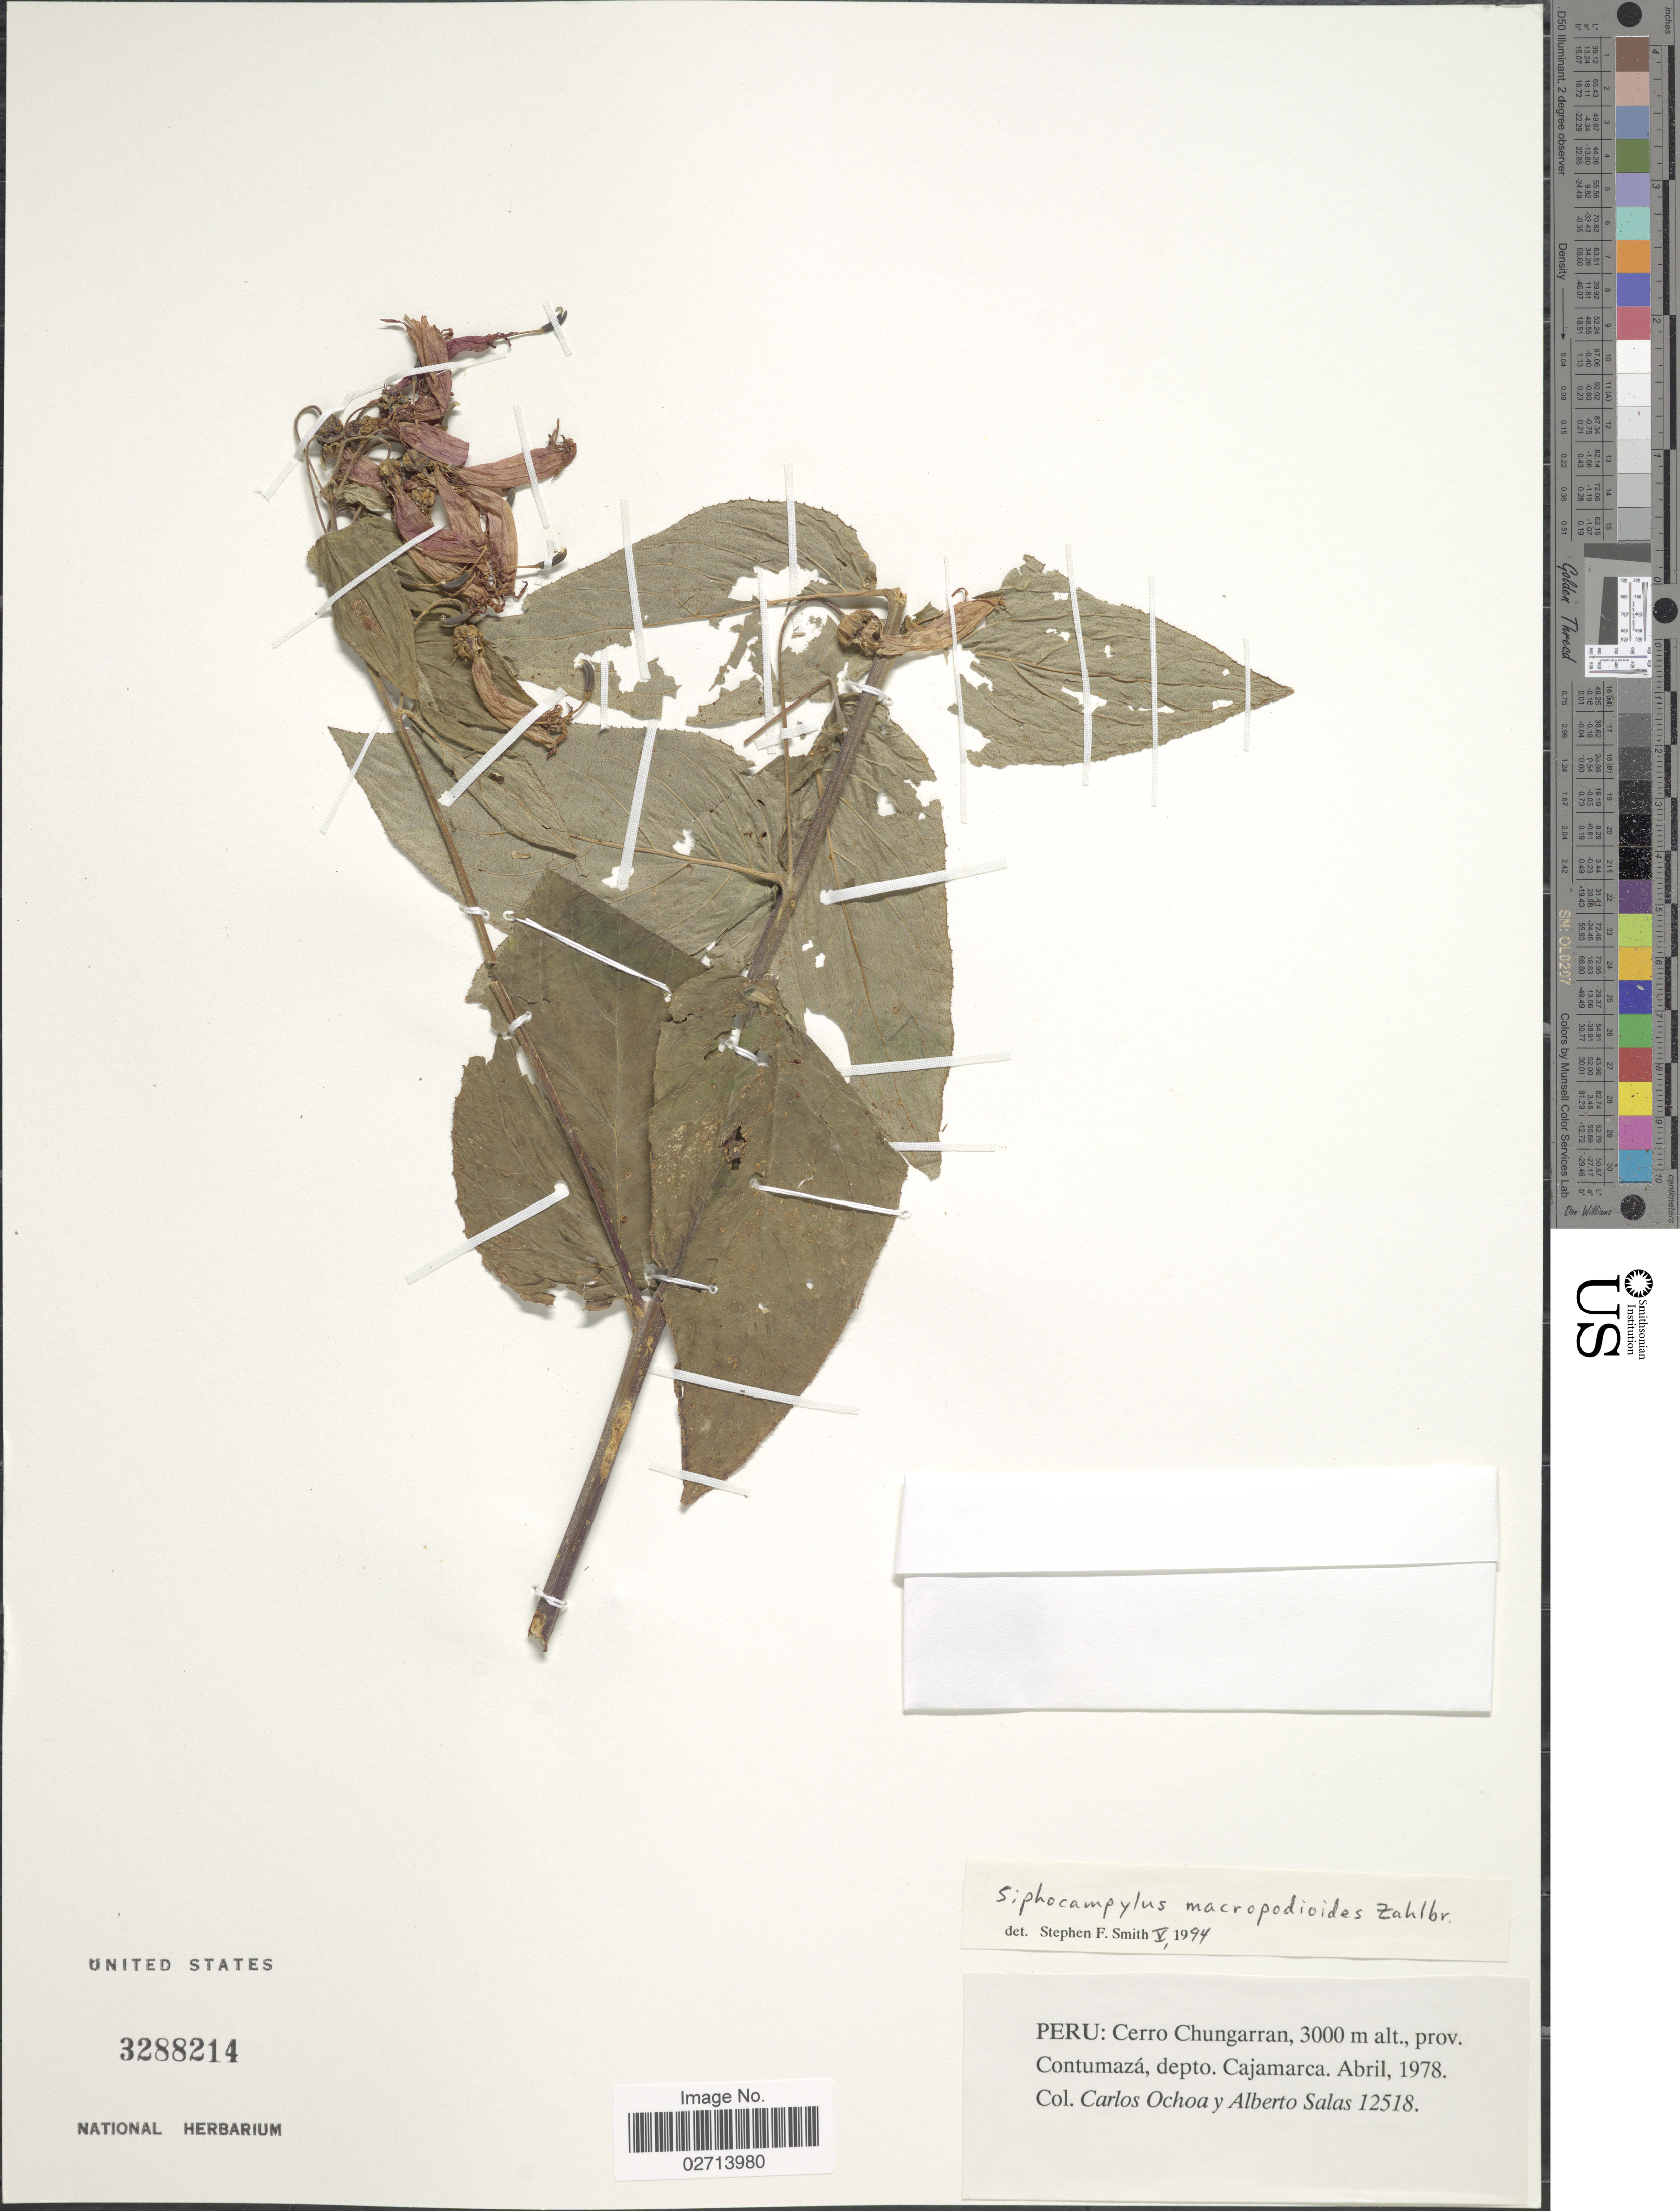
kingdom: Plantae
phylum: Tracheophyta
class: Magnoliopsida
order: Asterales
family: Campanulaceae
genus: Siphocampylus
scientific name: Siphocampylus macropodoides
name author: Zahlbr.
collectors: C. Ochoa & A. Salas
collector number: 12518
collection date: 1978-04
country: Peru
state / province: Cajamarca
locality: Cerro Chungarran. Contumazá, depto. Cajamarca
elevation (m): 3000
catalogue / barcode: US 3288214